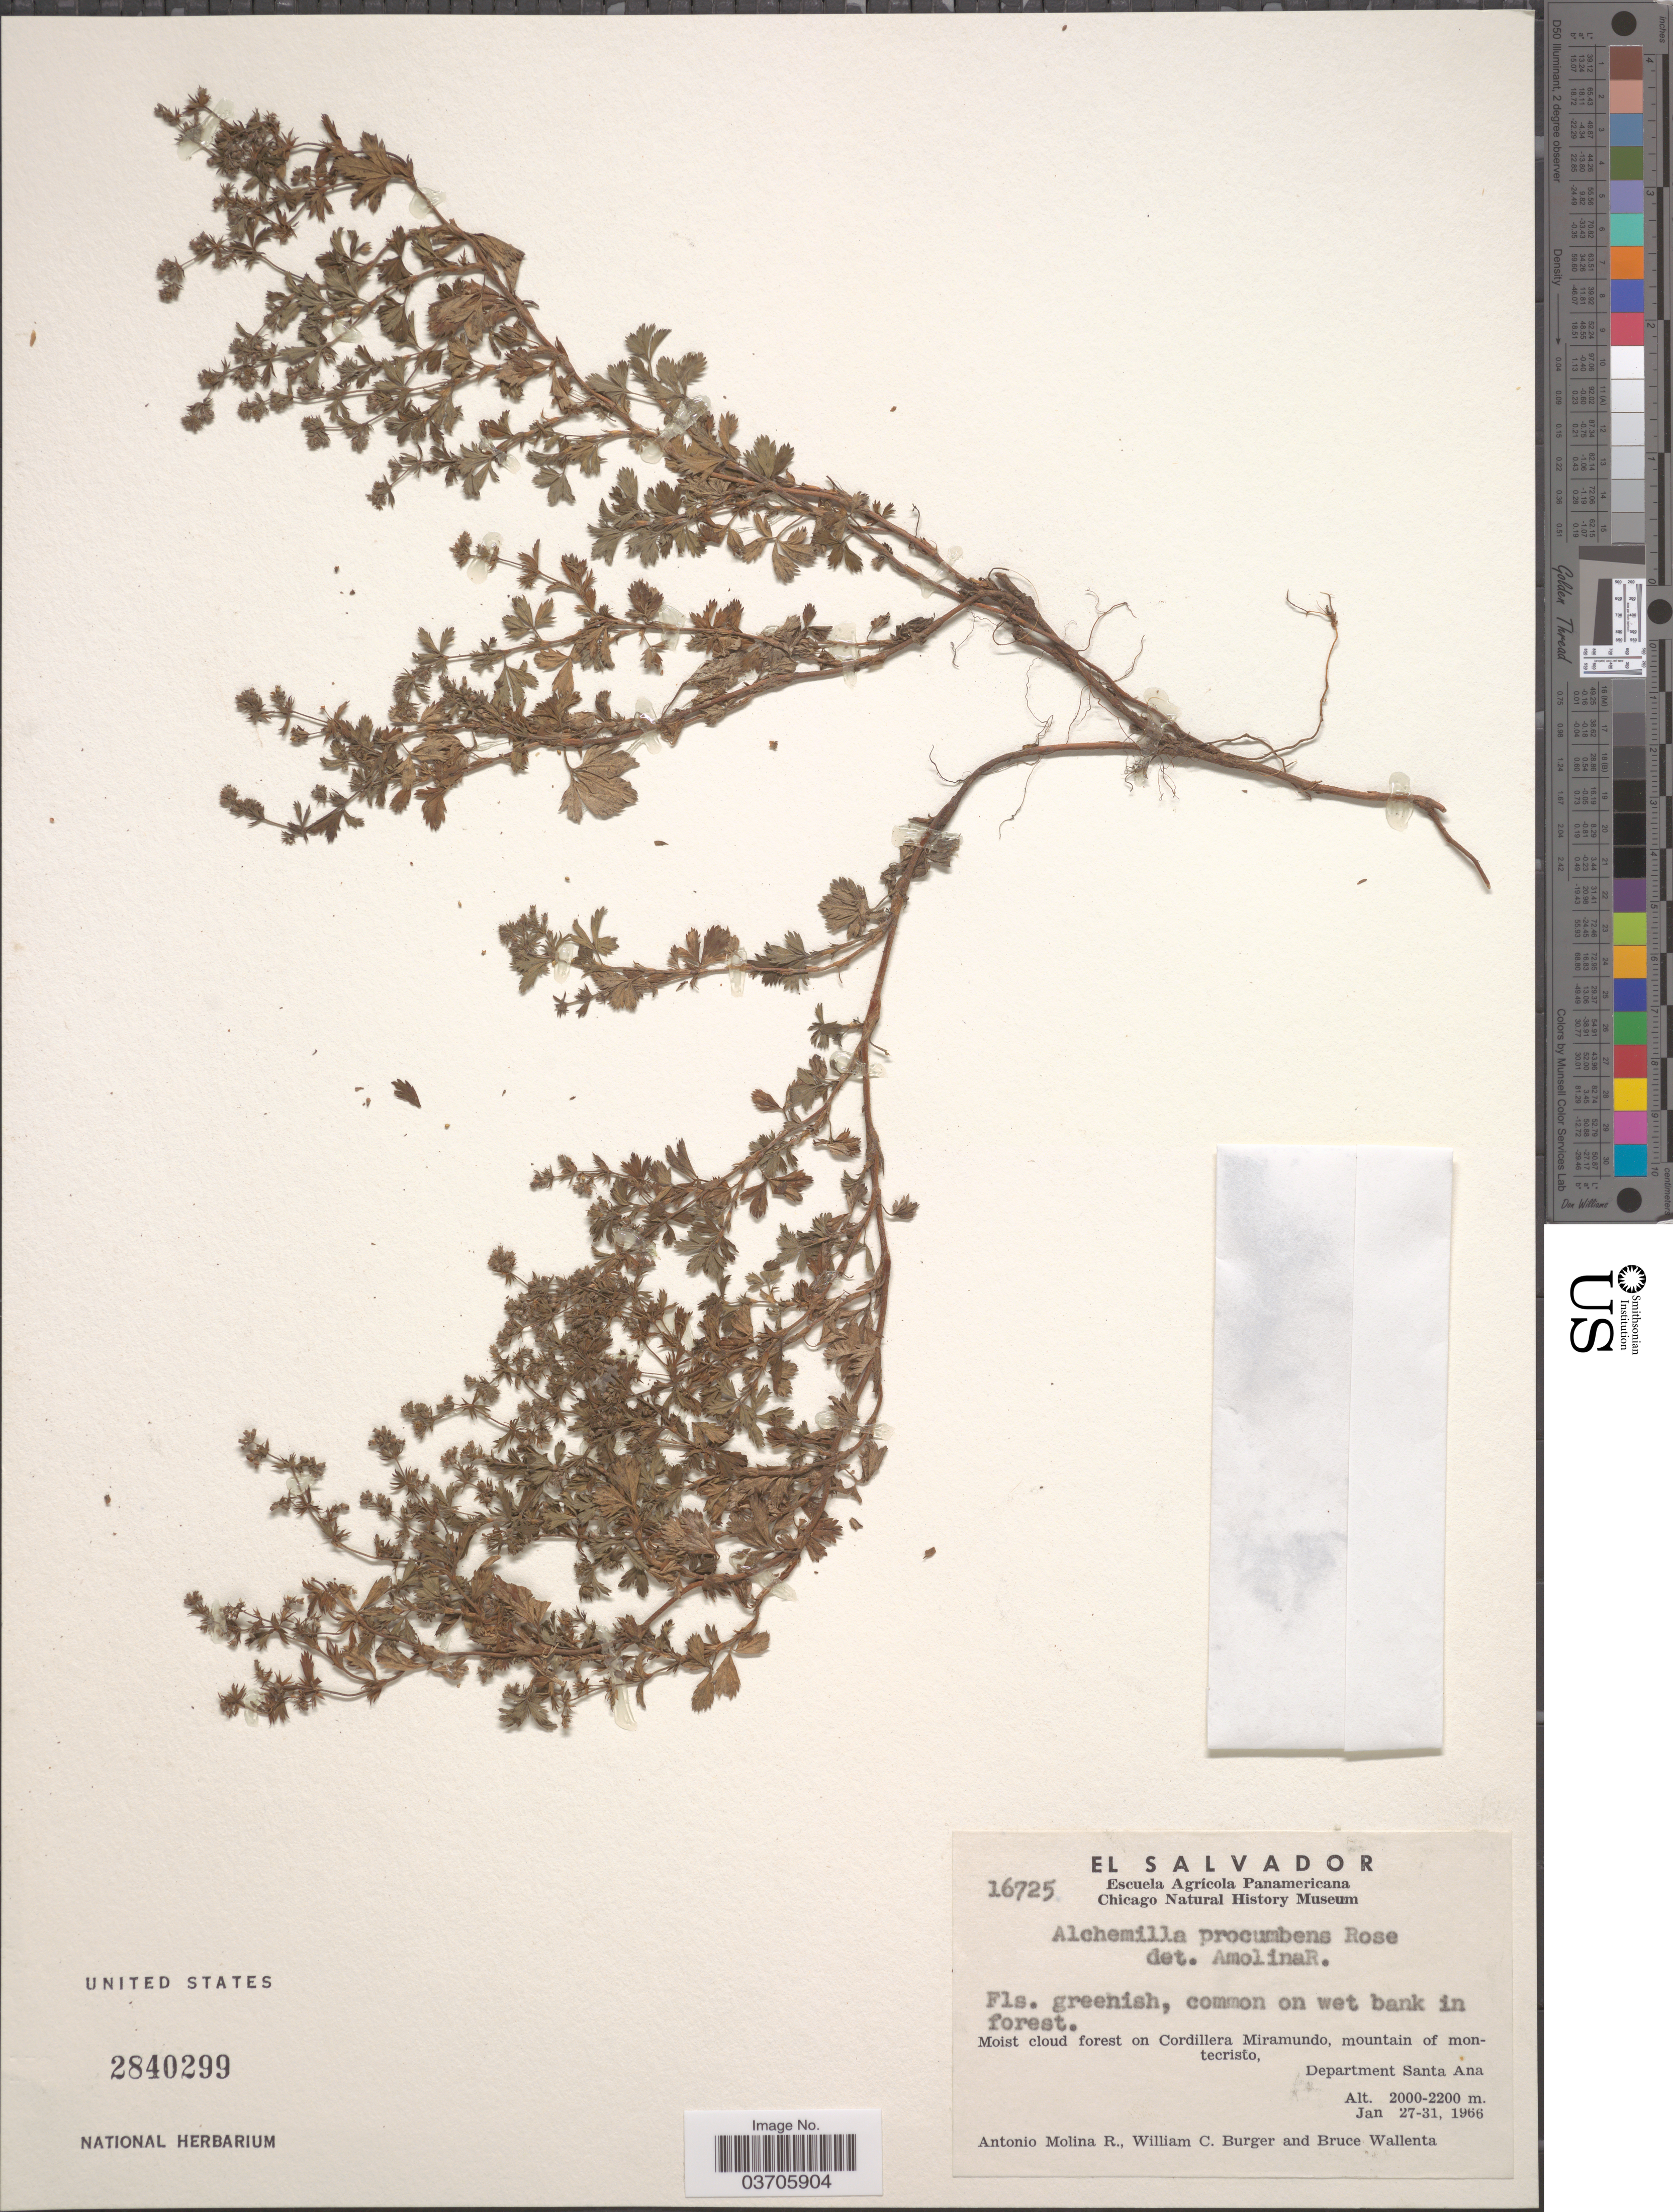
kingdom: Plantae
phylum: Tracheophyta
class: Magnoliopsida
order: Rosales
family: Rosaceae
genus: Lachemilla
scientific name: Lachemilla procumbens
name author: (Rose) Rydb.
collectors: A. Molina R., W. Burger & B. Wallenta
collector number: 16725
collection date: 1966-01-27/1966-01-31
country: El Salvador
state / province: Santa Ana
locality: Moist cloud forest on Cordillera Miramundo, mountain of montecristo, Department Santa Ana.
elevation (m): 2000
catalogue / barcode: US 2840299